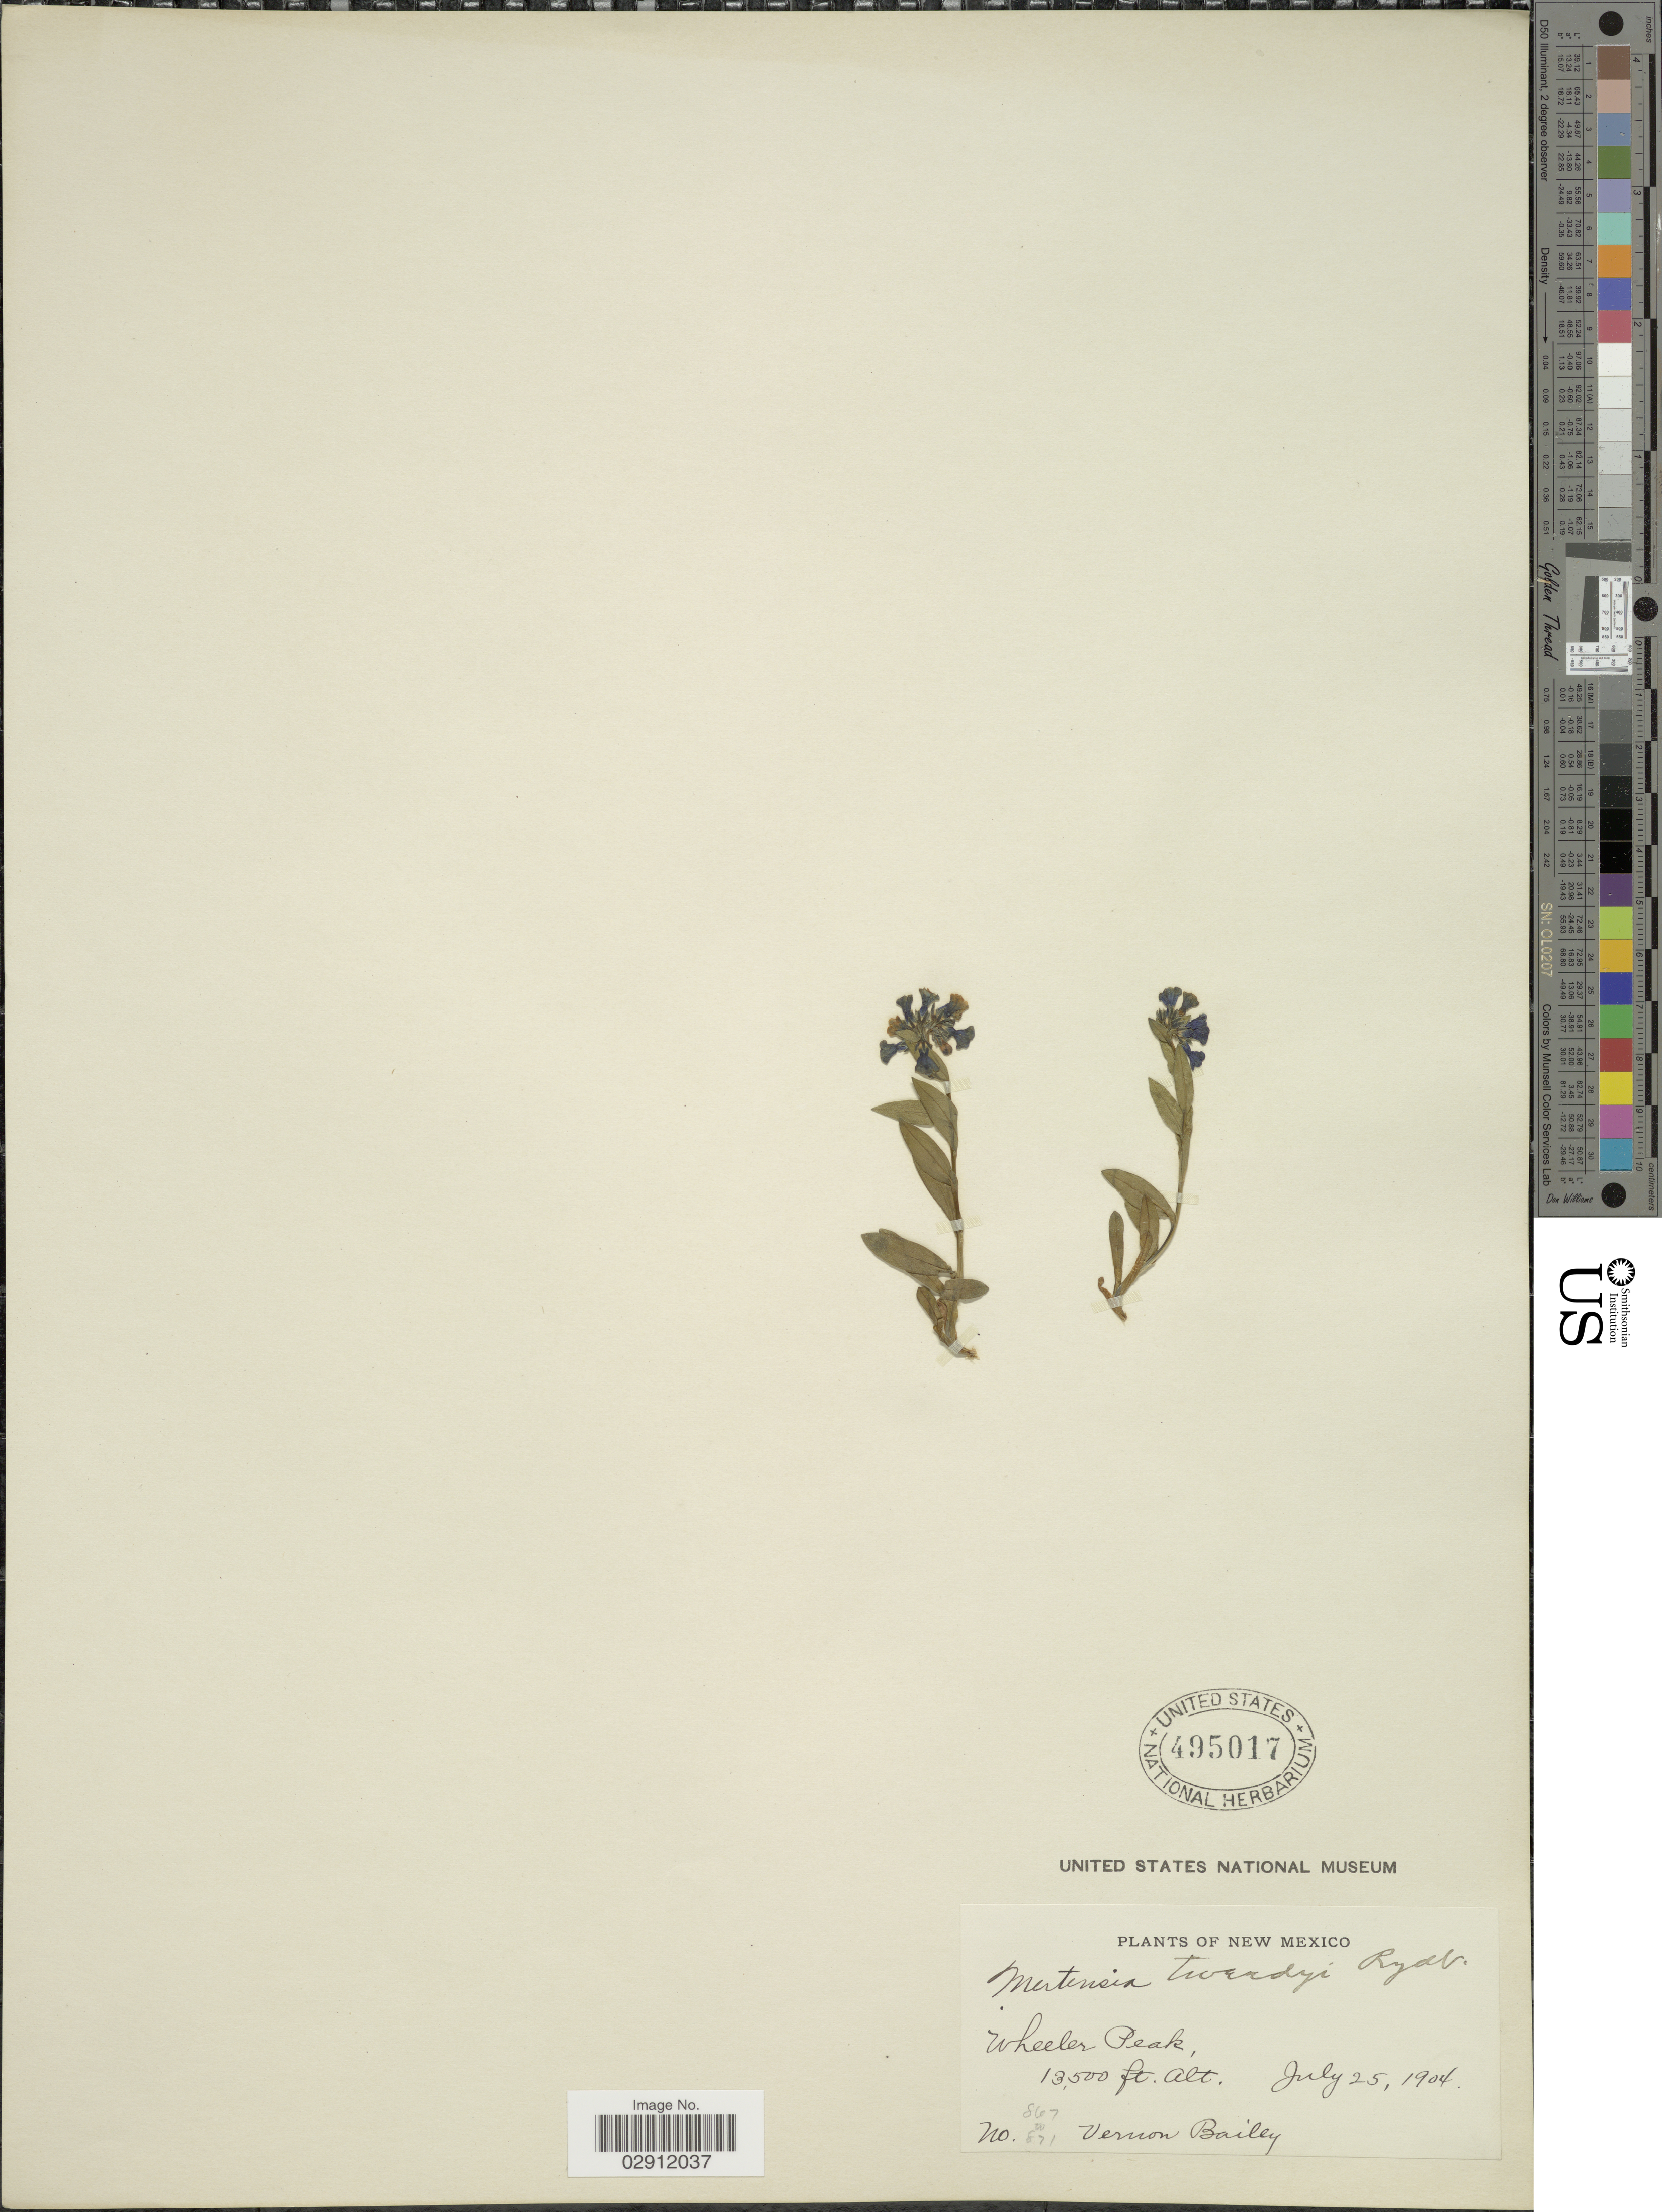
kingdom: Plantae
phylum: Tracheophyta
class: Magnoliopsida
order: Boraginales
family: Boraginaceae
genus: Mertensia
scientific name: Mertensia alpina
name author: (Torr.) G. Don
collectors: V. O. Bailey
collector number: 867/871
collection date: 1904-07-25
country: United States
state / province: New Mexico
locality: Wheeler Peak.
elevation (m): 4115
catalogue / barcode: US 495017